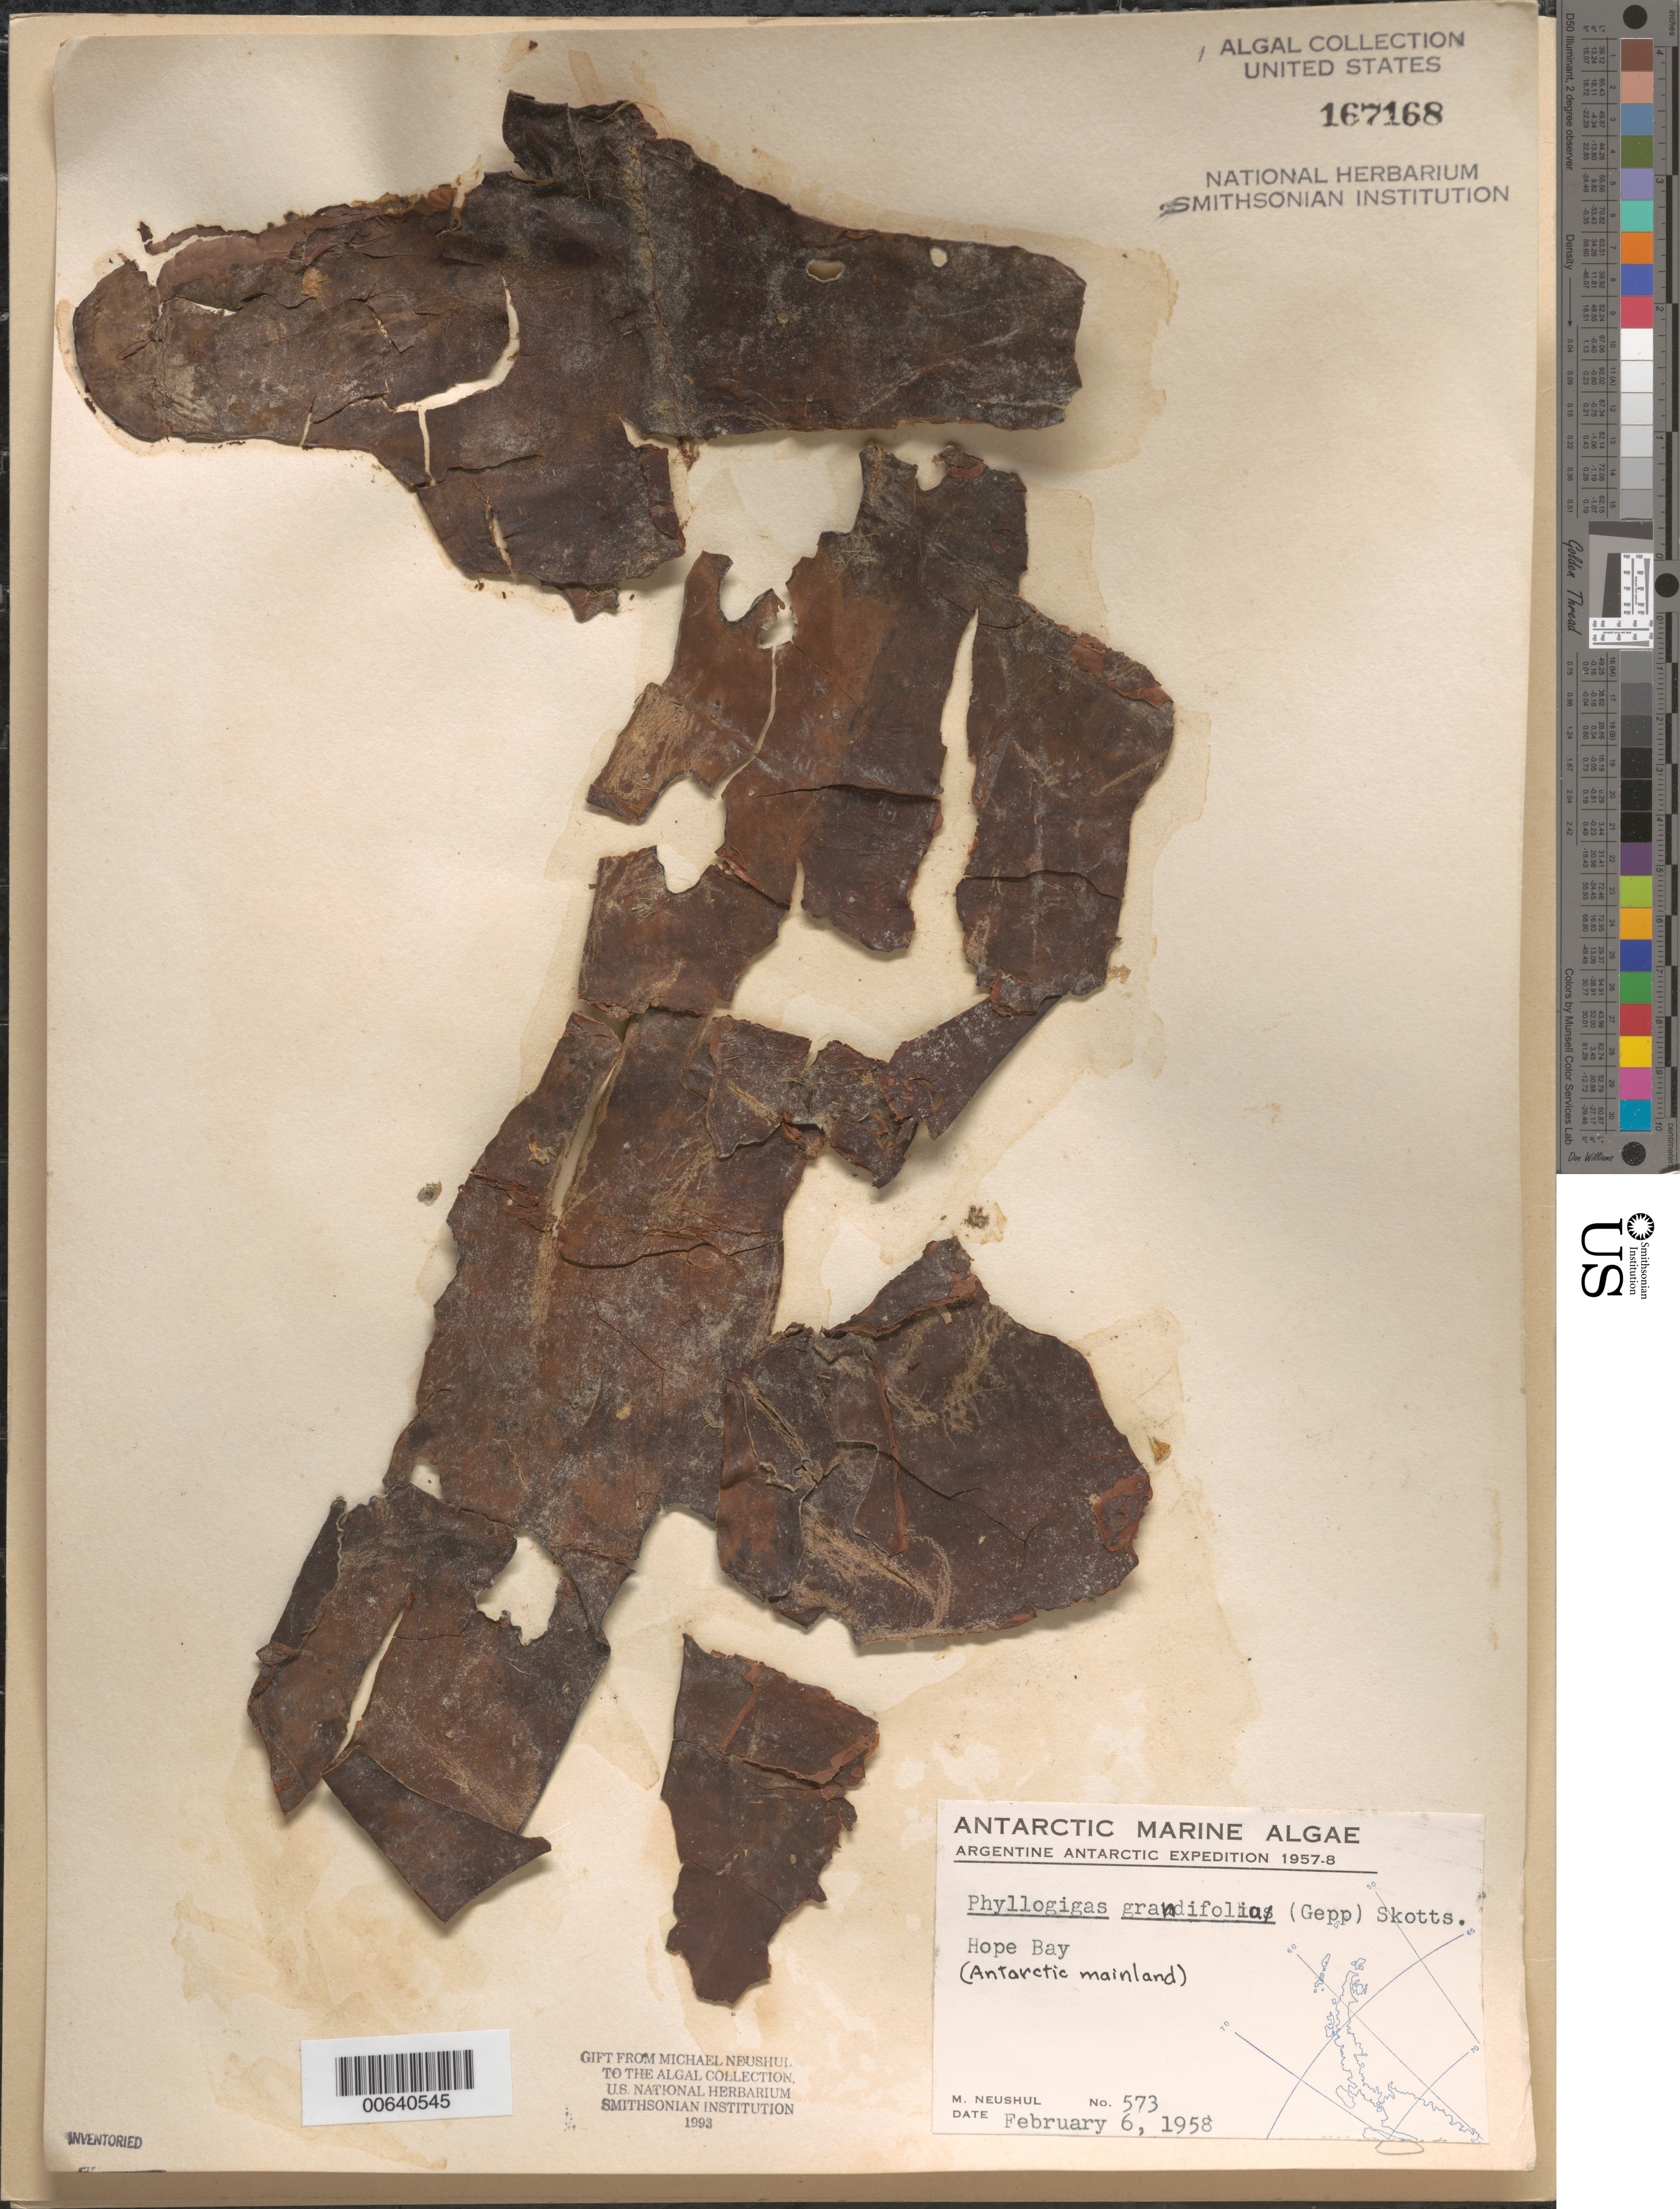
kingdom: Chromista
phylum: Ochrophyta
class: Phaeophyceae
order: Desmarestiales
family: Desmarestiaceae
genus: Himantothallus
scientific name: Himantothallus grandifolius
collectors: M. Neushul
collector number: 573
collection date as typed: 06 Feb 1958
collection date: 1958-02-06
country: Antarctica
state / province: Antarctic Peninsula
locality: Hope Bay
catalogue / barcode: US 167168